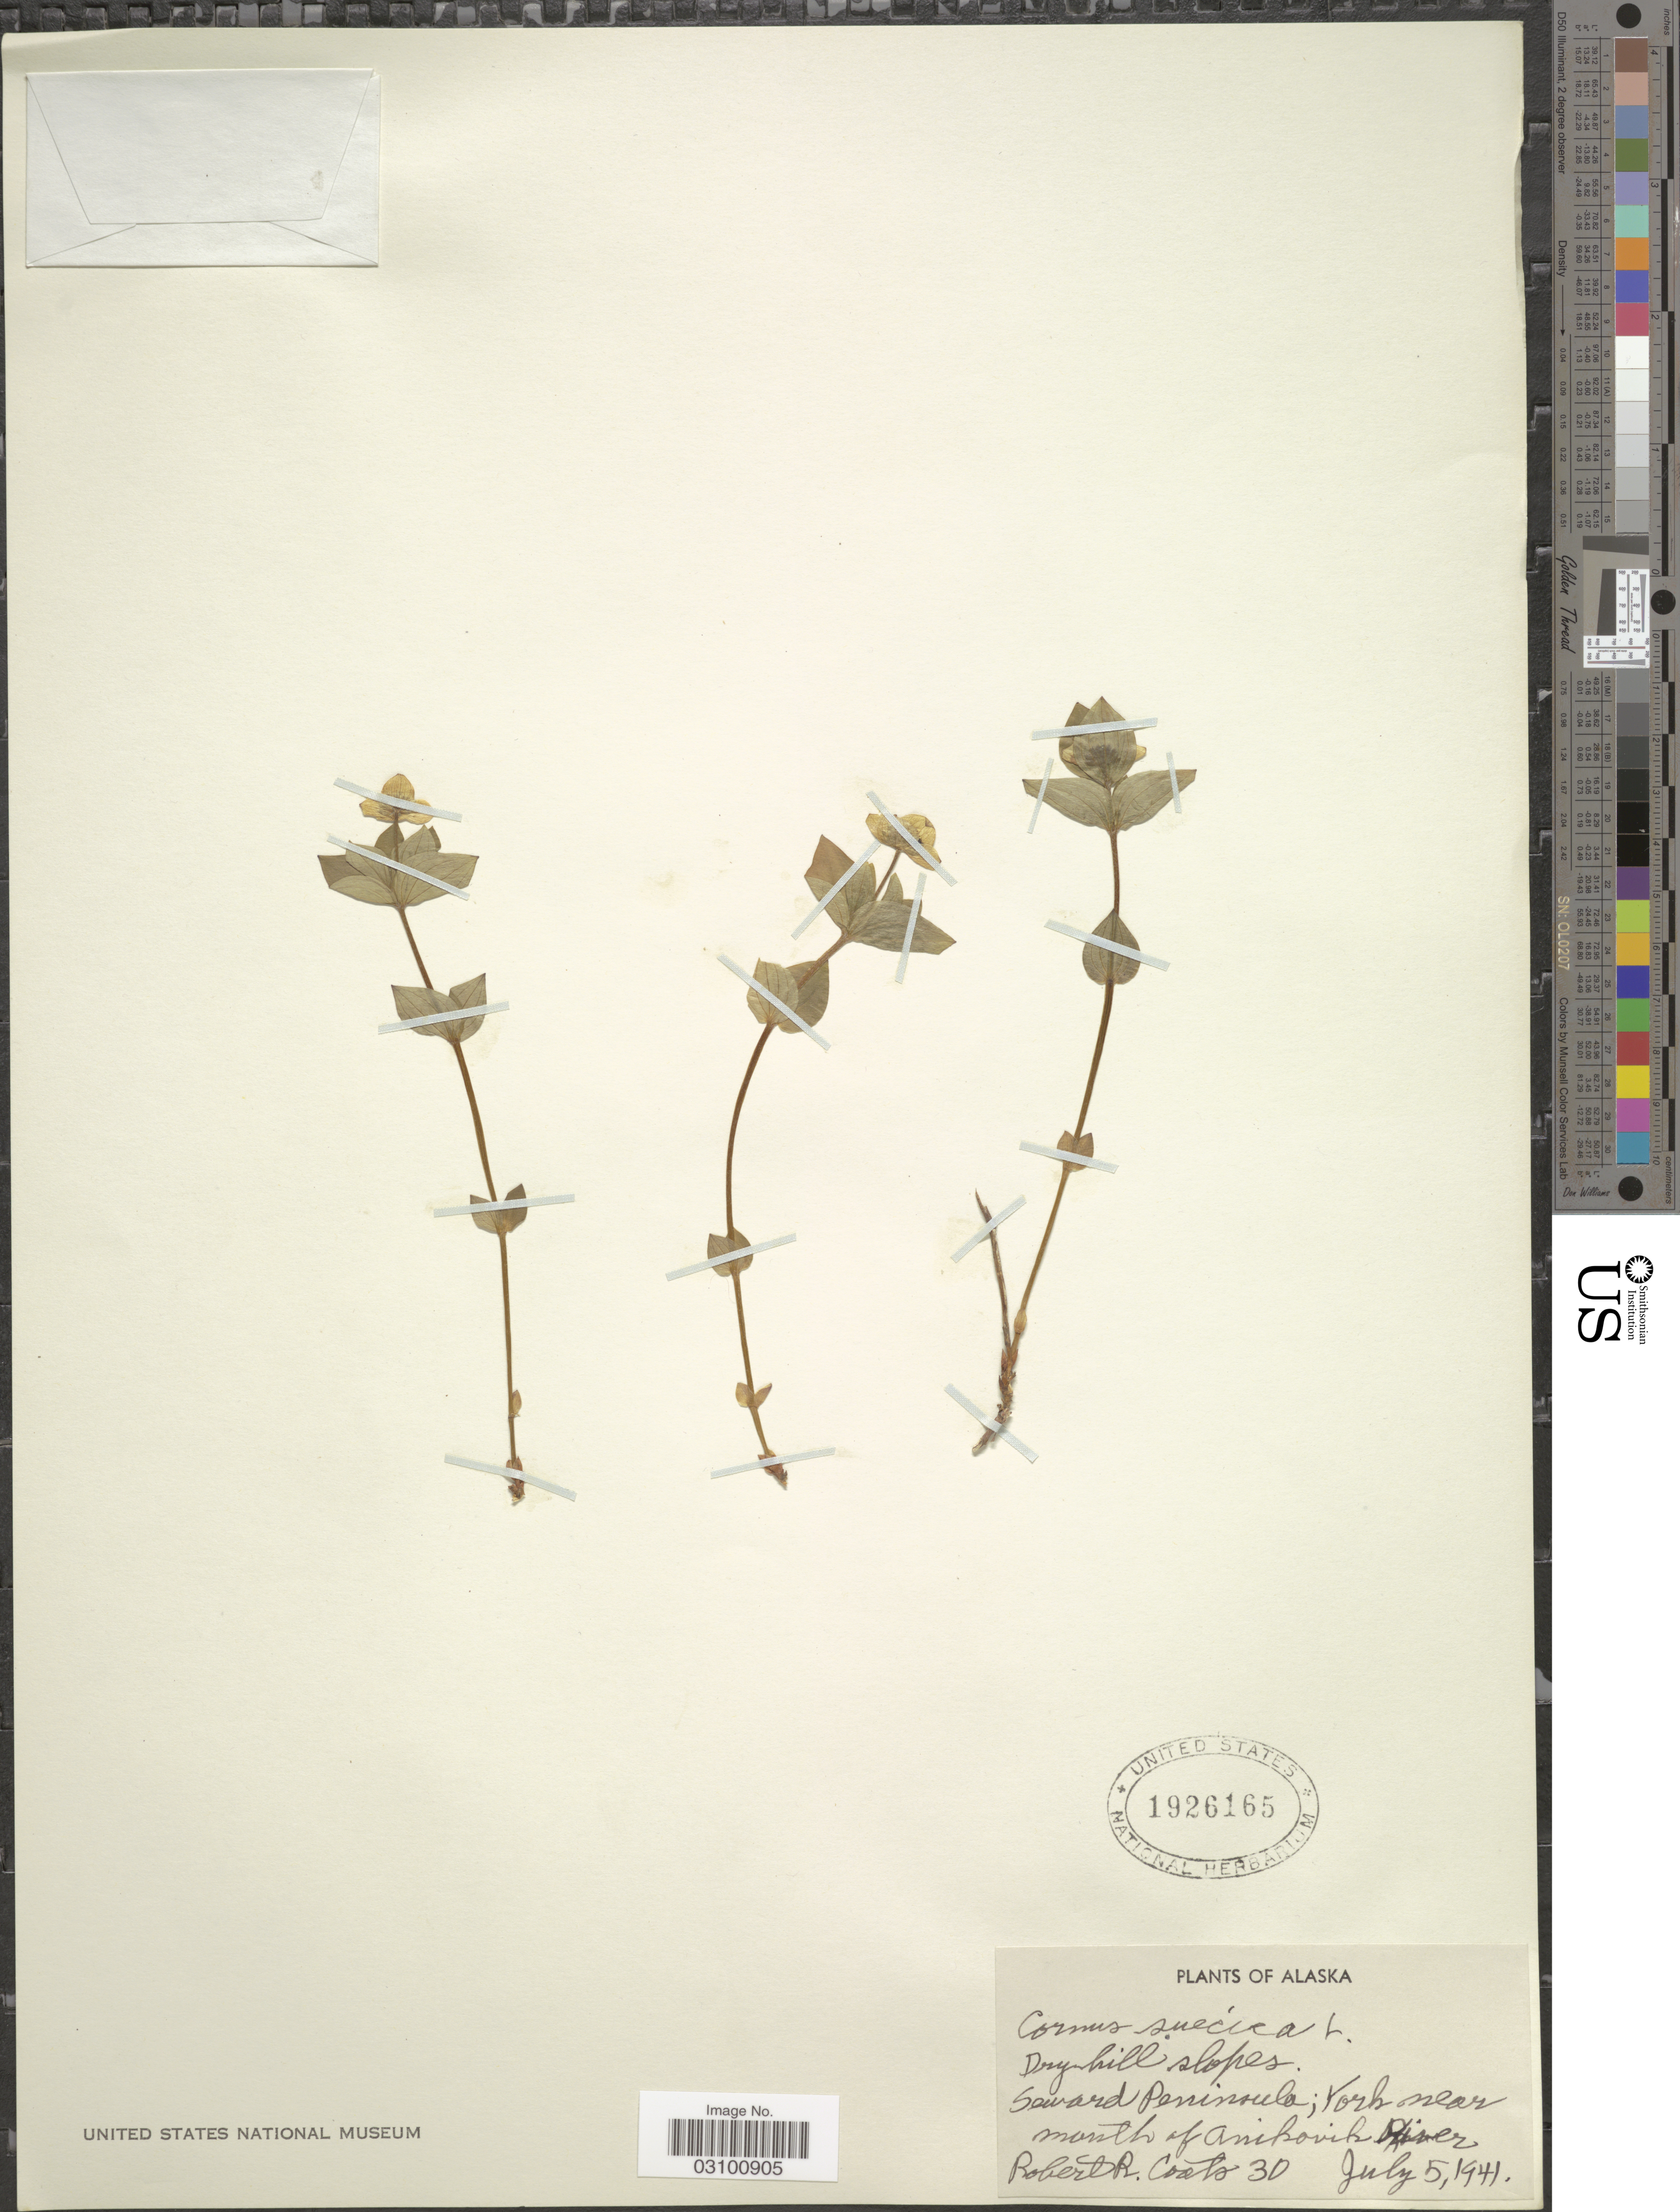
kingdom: Plantae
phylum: Tracheophyta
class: Magnoliopsida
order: Cornales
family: Cornaceae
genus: Cornus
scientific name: Cornus suecica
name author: L.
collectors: R. Coats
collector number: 30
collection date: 1941-07-05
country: United States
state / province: Alaska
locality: Dry hill slopes. Seward Peninsula; York near mouth of Anikovik River.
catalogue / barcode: US 1926165